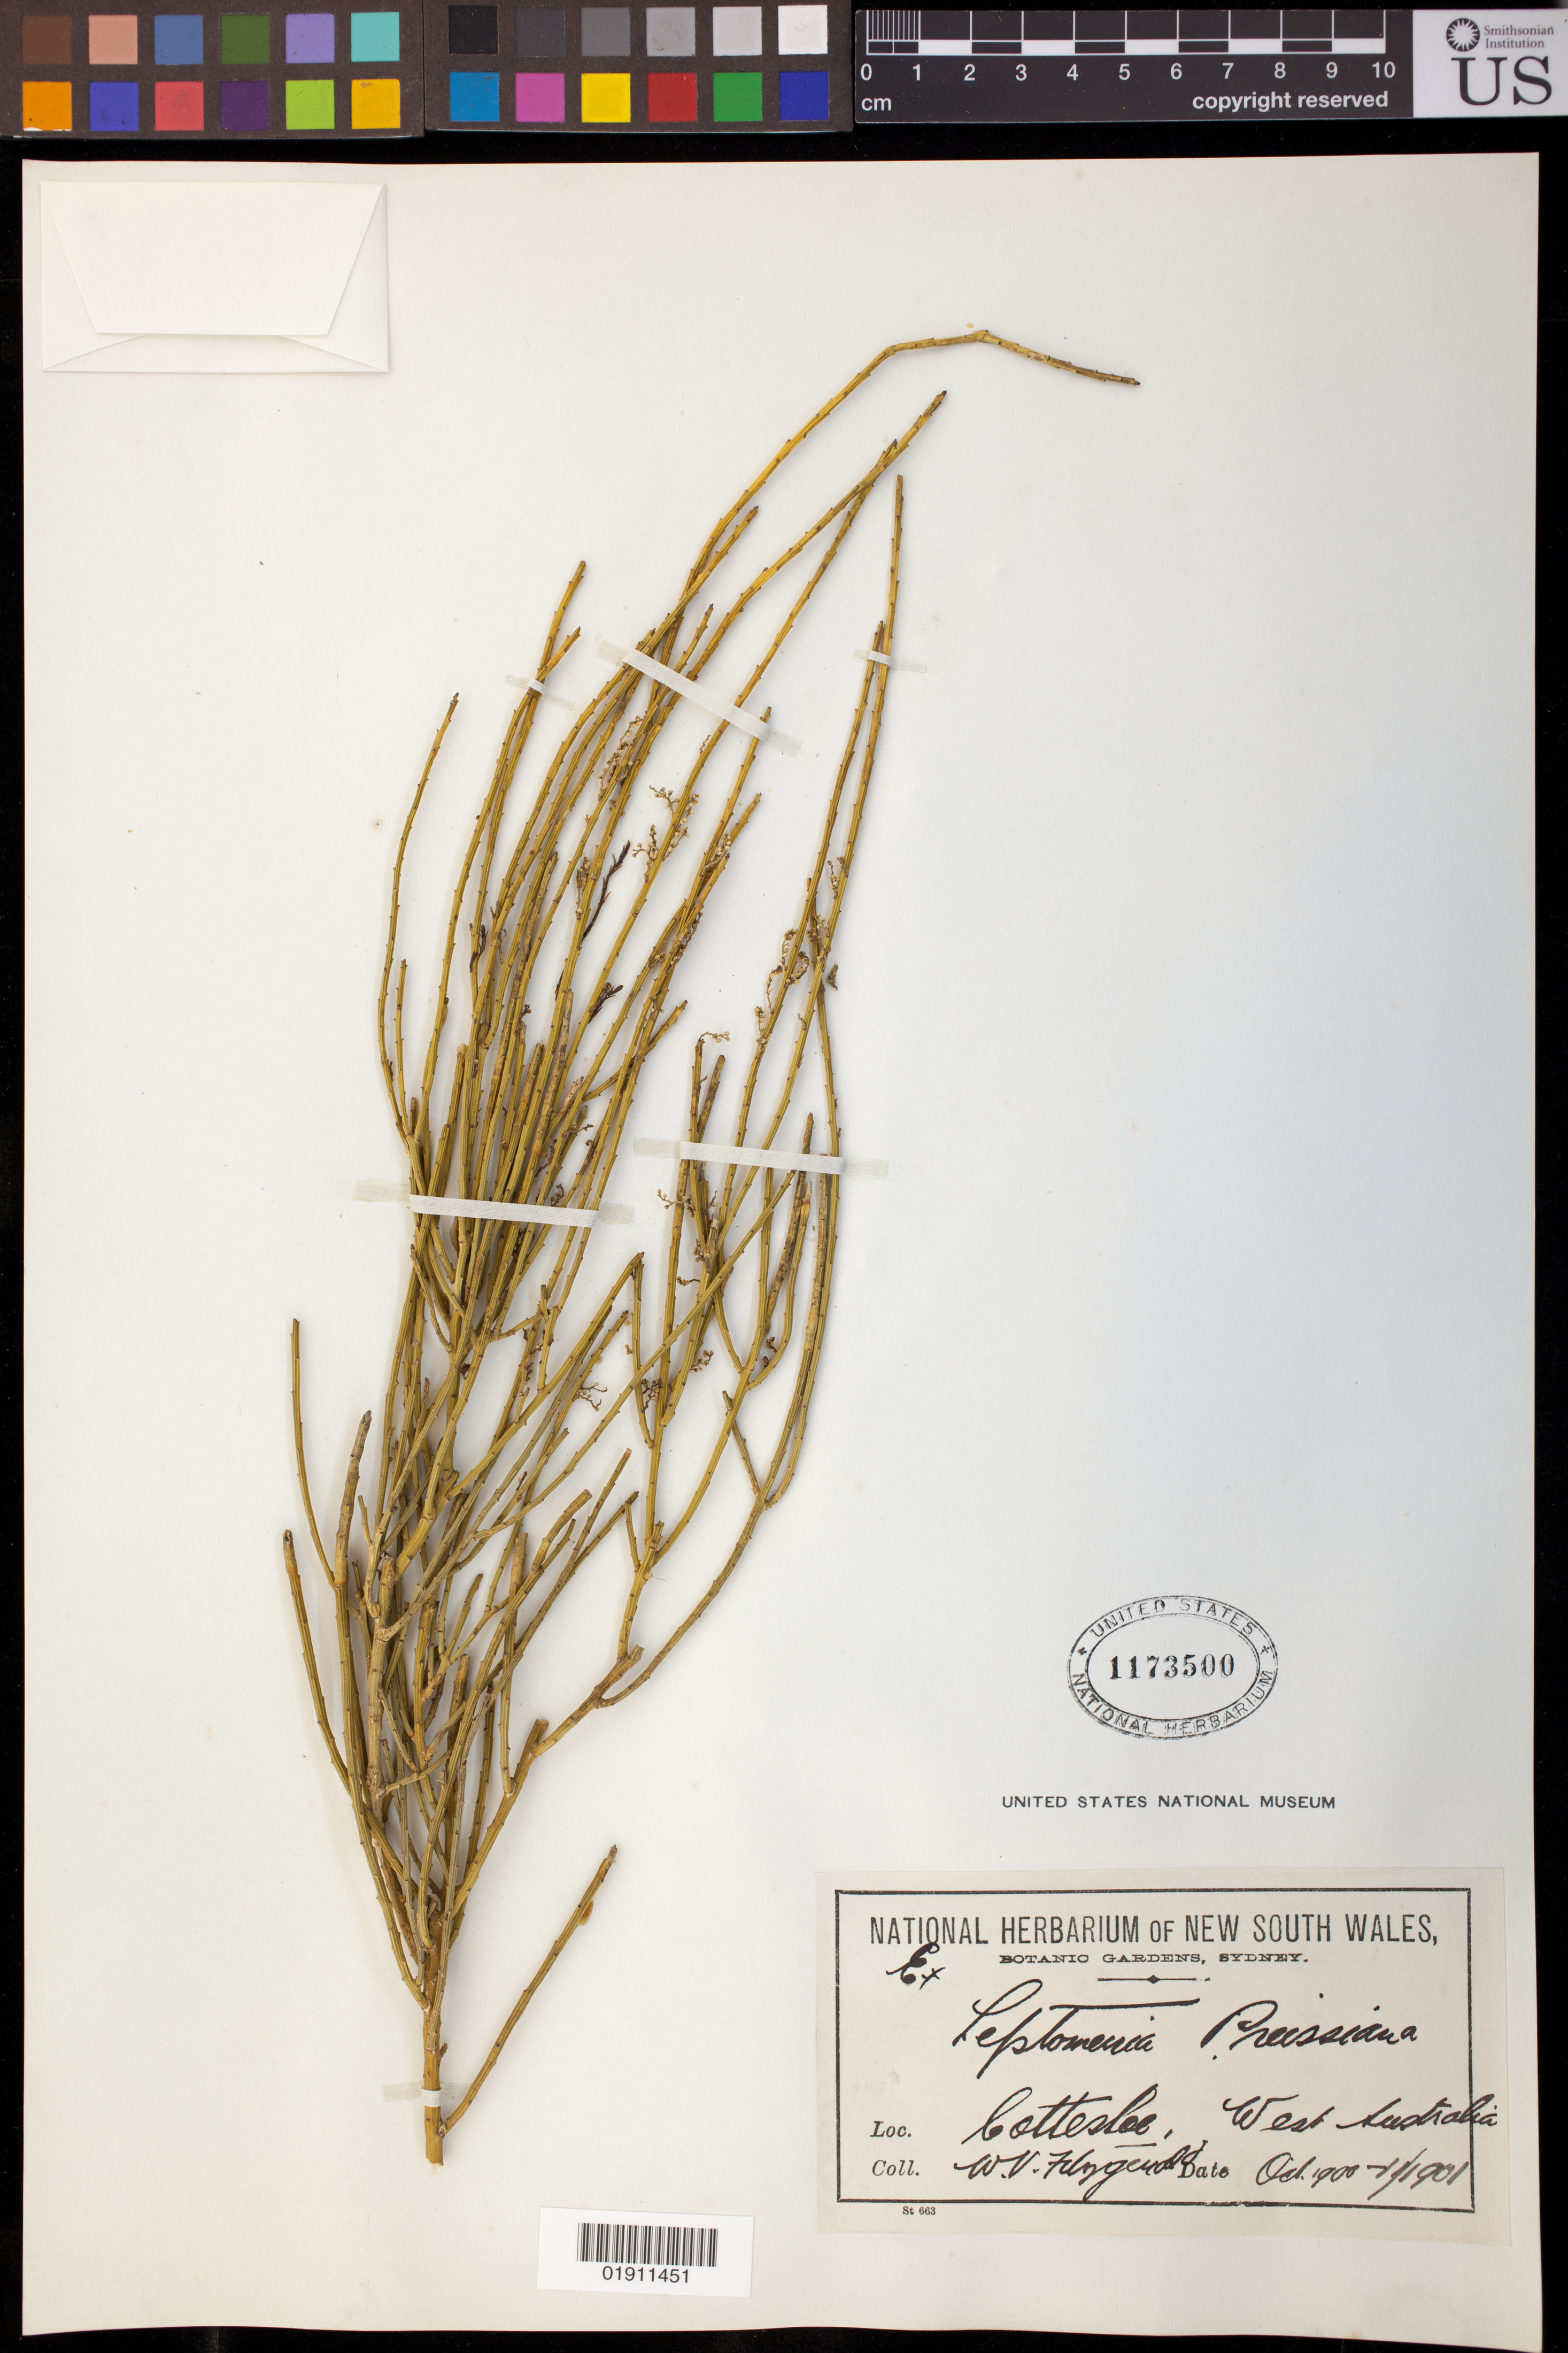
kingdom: Plantae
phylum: Tracheophyta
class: Magnoliopsida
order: Santalales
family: Amphorogynaceae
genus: Leptomeria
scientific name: Leptomeria preissiana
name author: (Miq.) A. DC.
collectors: W. Fitzgerald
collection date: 1900-10/1901-11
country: Australia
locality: Cottesloe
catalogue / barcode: US 1173500